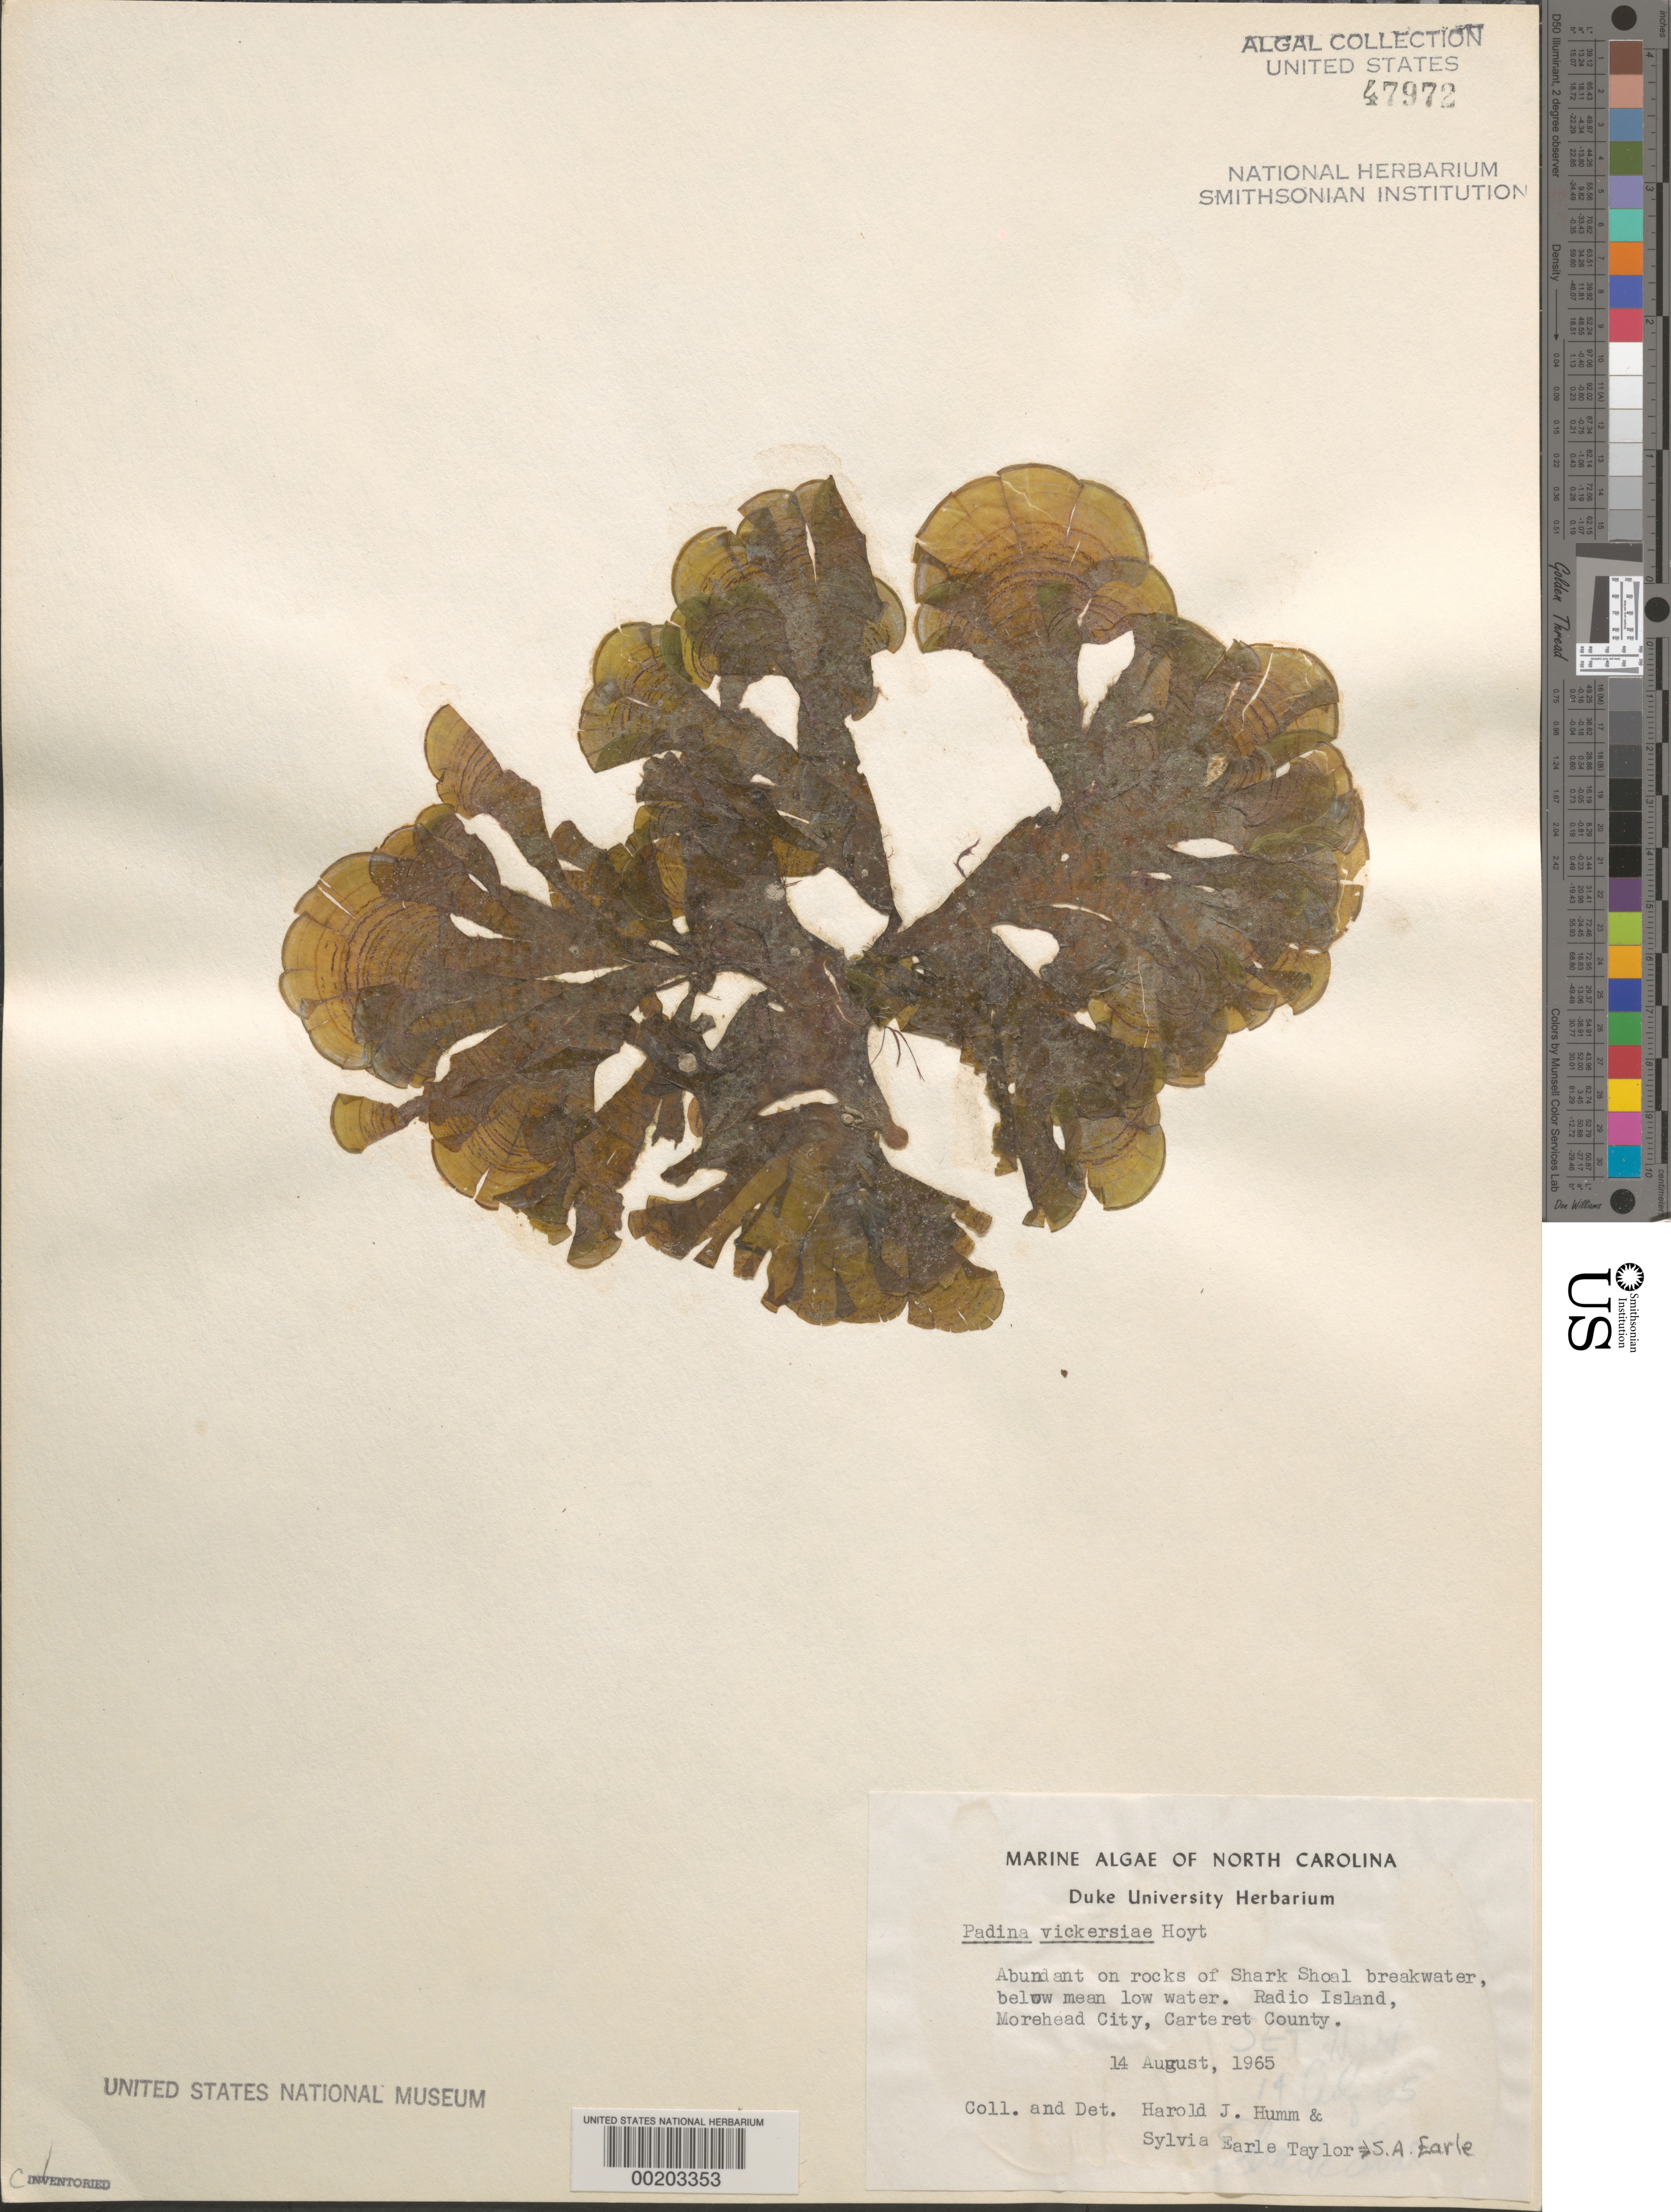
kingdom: Chromista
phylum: Ochrophyta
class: Phaeophyceae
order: Dictyotales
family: Dictyotaceae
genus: Padina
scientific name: Padina gymnospora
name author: (Kütz.) O.G. Sond.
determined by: Algae name updating Project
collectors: H. J. Humm & S. A. Earle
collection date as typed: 14 Aug 1965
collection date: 1965-08-14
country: United States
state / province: North Carolina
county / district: Carteret County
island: Radio Island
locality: Morehead City, Shark Shoal breakwater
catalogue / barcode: US 47972